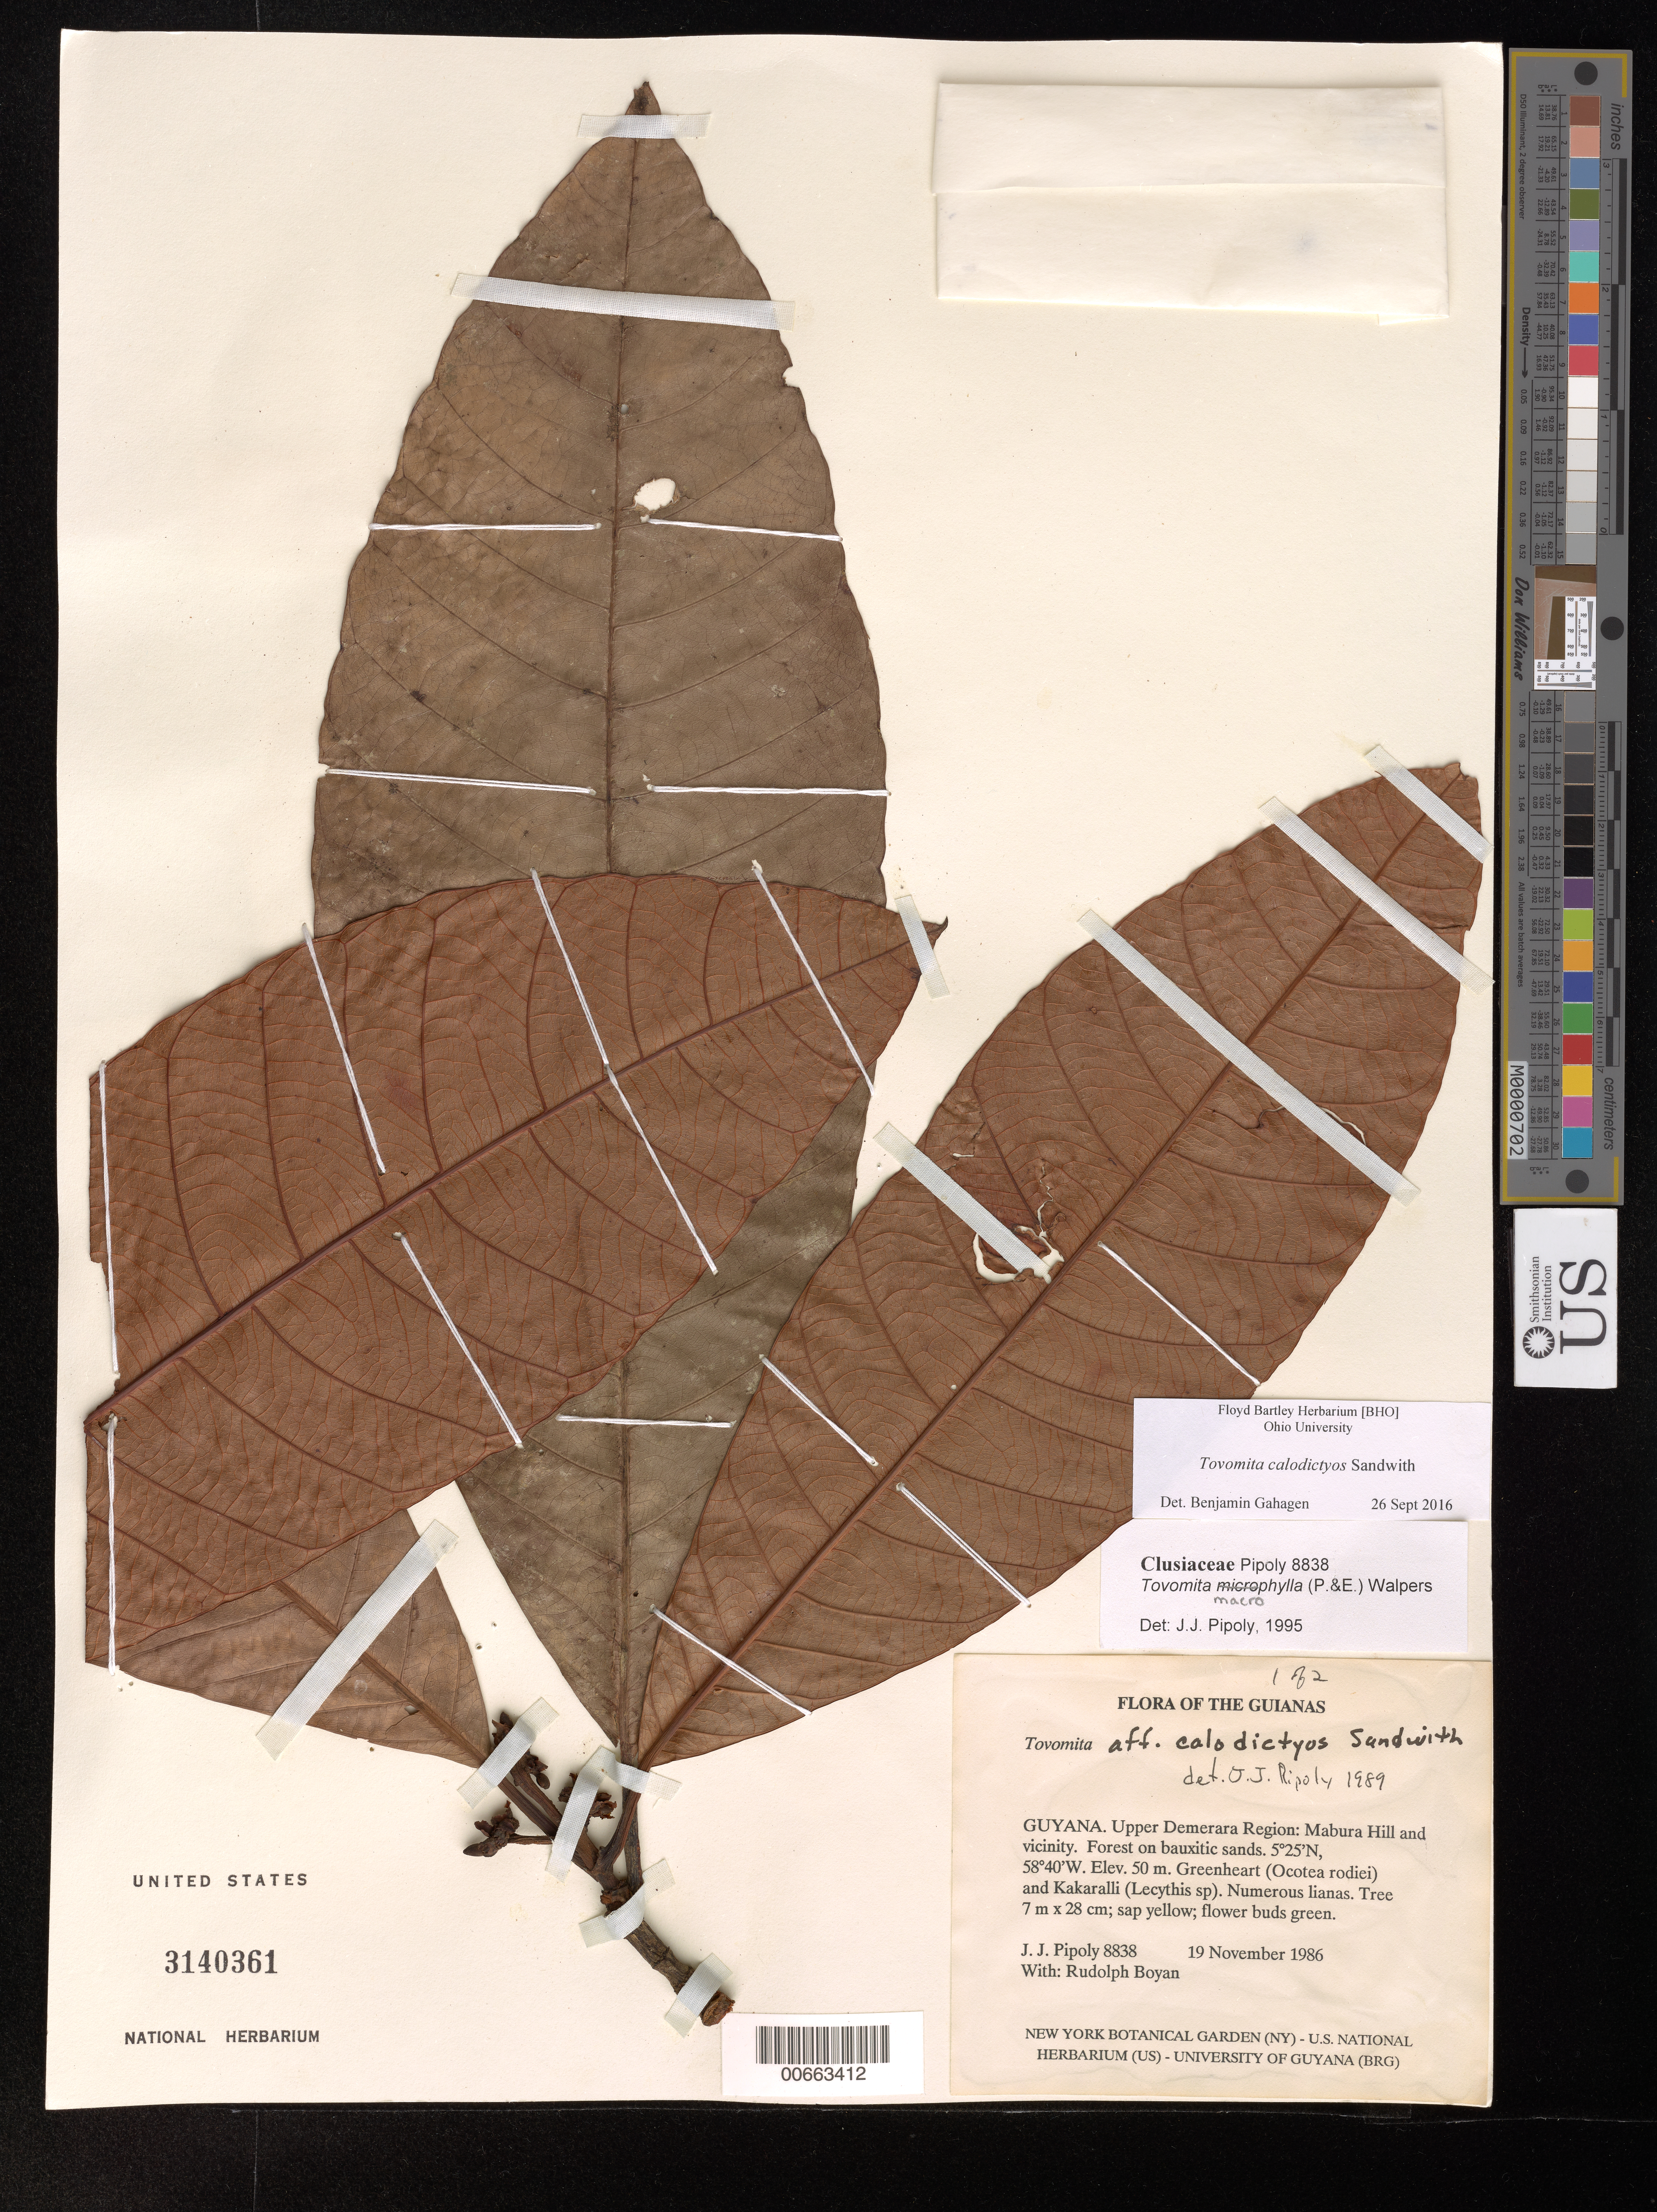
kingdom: Plantae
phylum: Tracheophyta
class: Magnoliopsida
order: Malpighiales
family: Clusiaceae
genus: Tovomita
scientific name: Tovomita macrophylla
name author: (Poepp.) Walp.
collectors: J. J. Pipoly & R. Boyan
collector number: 8838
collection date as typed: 19 November 1986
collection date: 1986-11-19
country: Guyana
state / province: U. Demerara-Berbice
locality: Mabura Hill and vicinity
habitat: Forest on bauxitic sands. Greenheart (Ocotea rodiaei) and Kakaralli (Lecythis sp). Numerous lianas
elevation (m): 50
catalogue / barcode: US 3140361